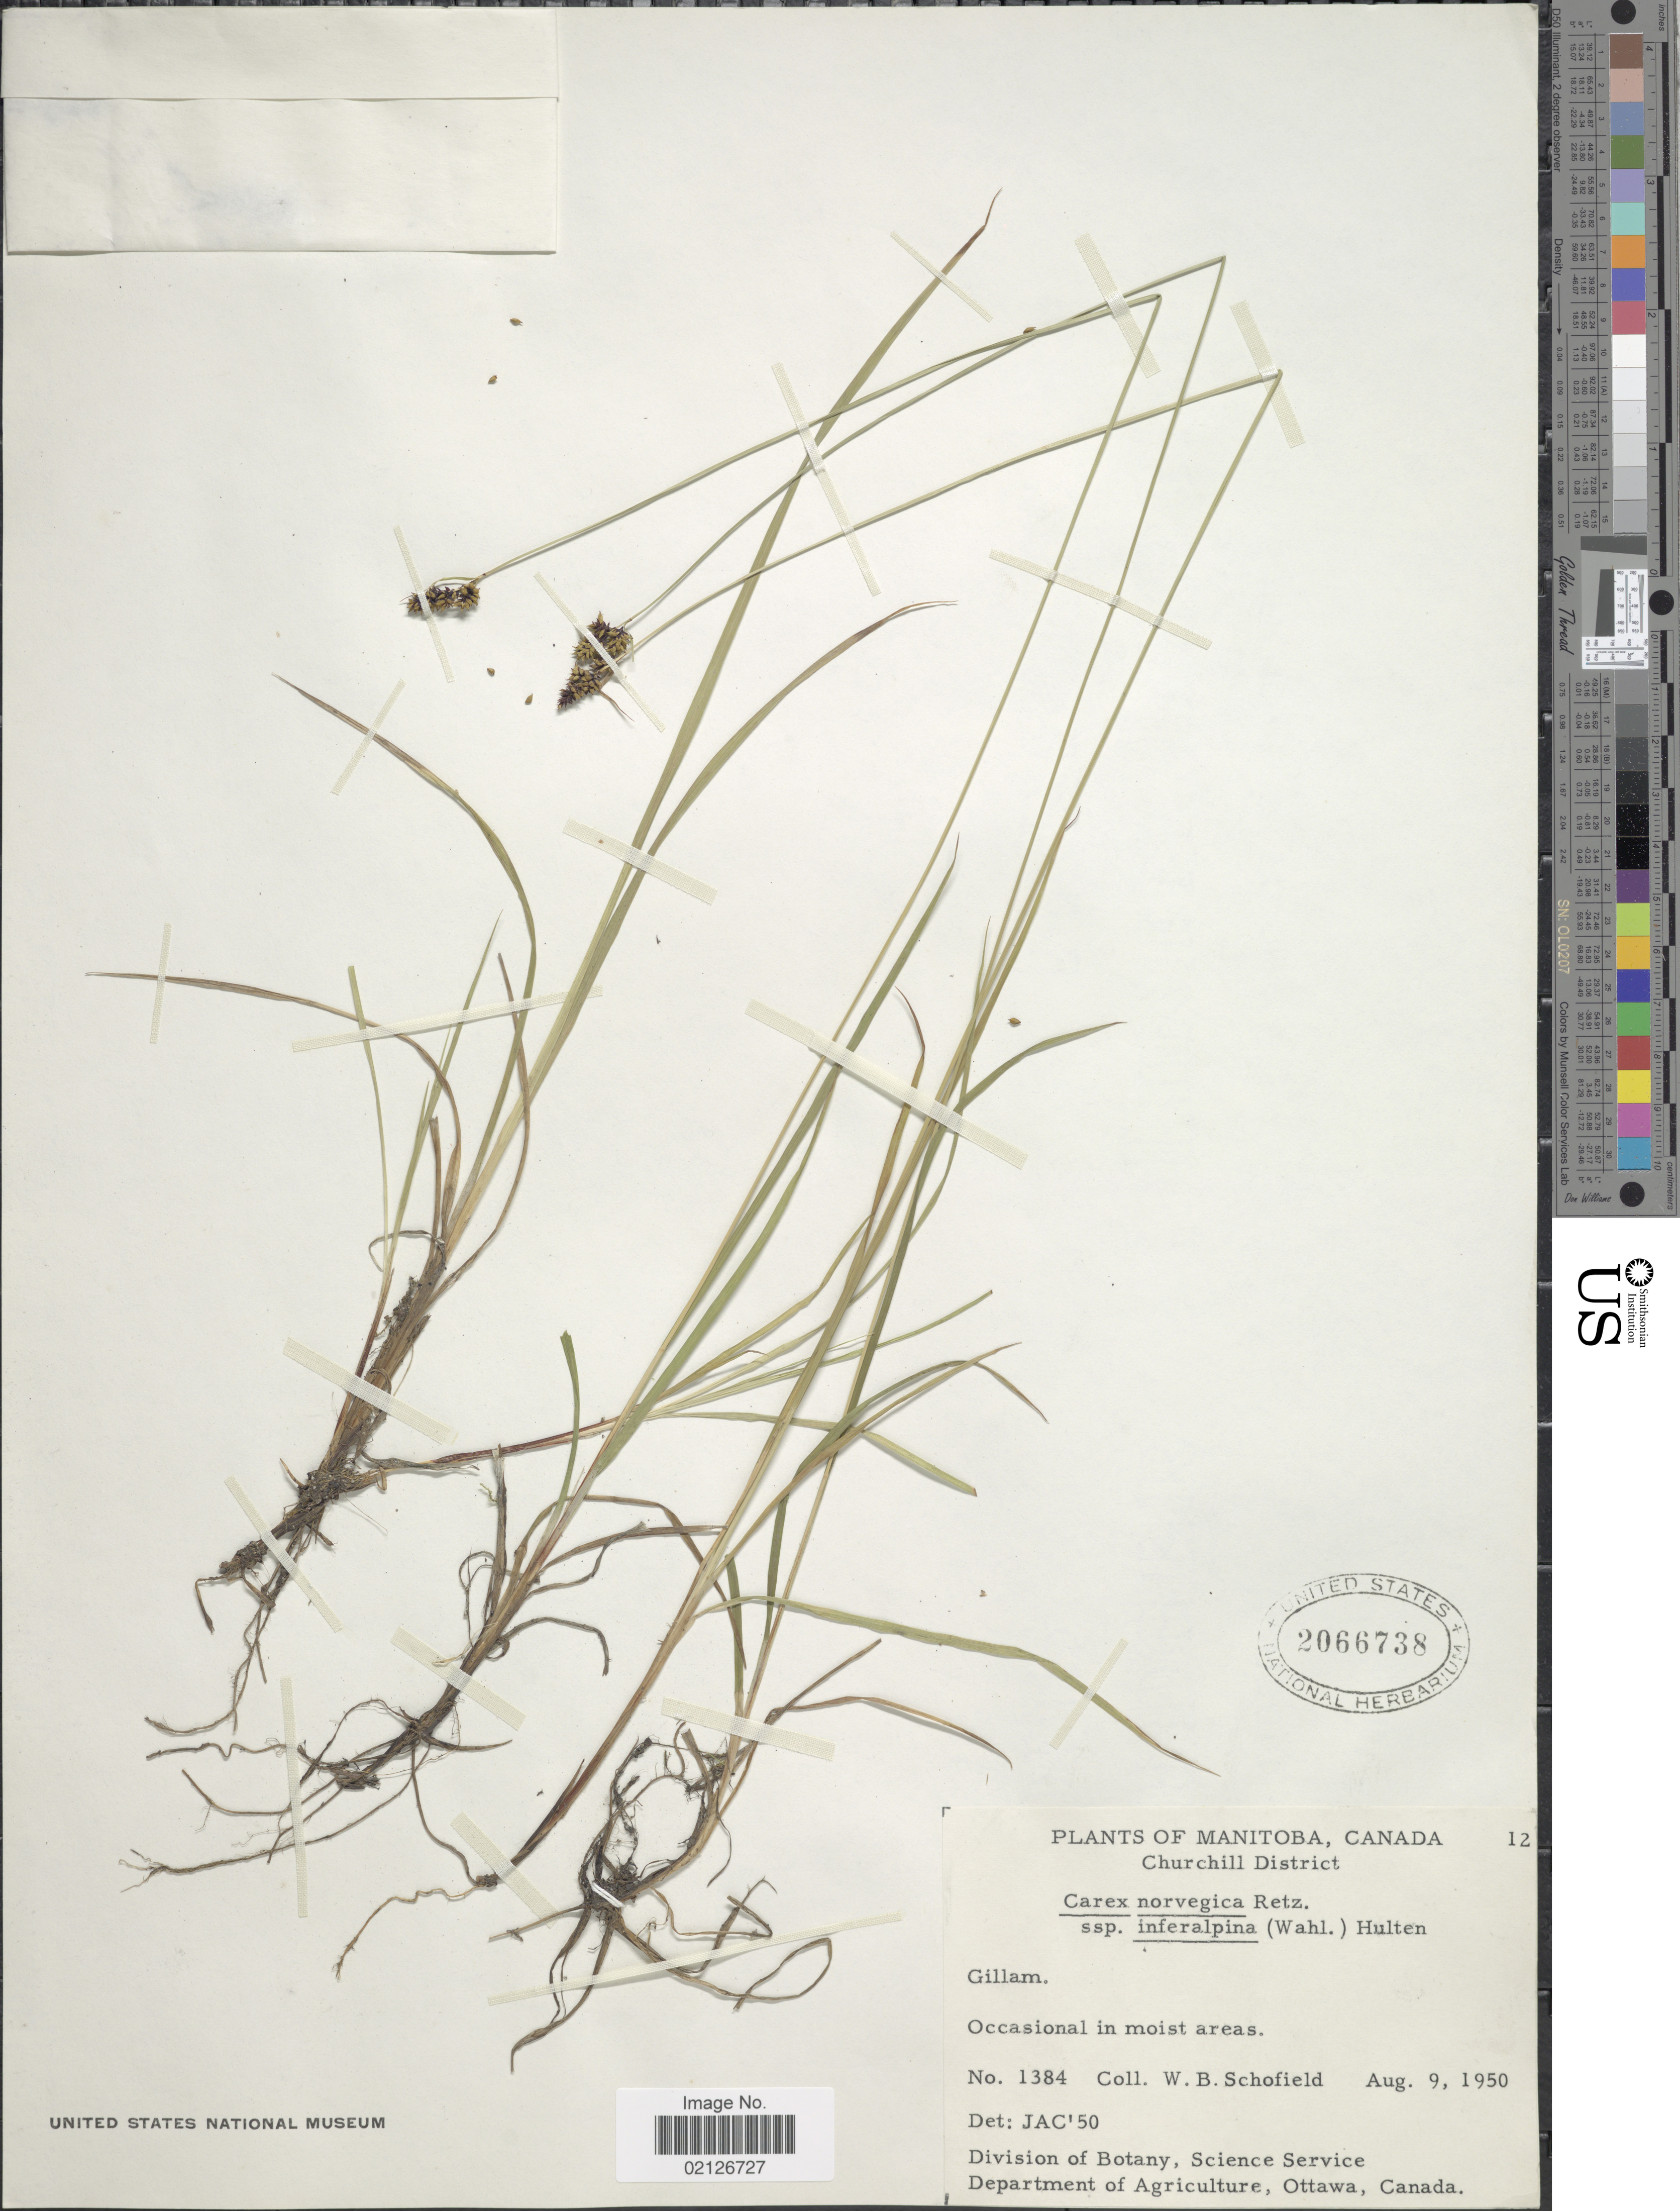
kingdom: Plantae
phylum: Tracheophyta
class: Liliopsida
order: Poales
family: Cyperaceae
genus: Carex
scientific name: Carex norvegica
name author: Retz.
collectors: W. Schofield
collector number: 1384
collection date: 1950-08-09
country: Canada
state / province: Manitoba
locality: Manitoba, Churchill District, occasional in moist areas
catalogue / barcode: US 2066738